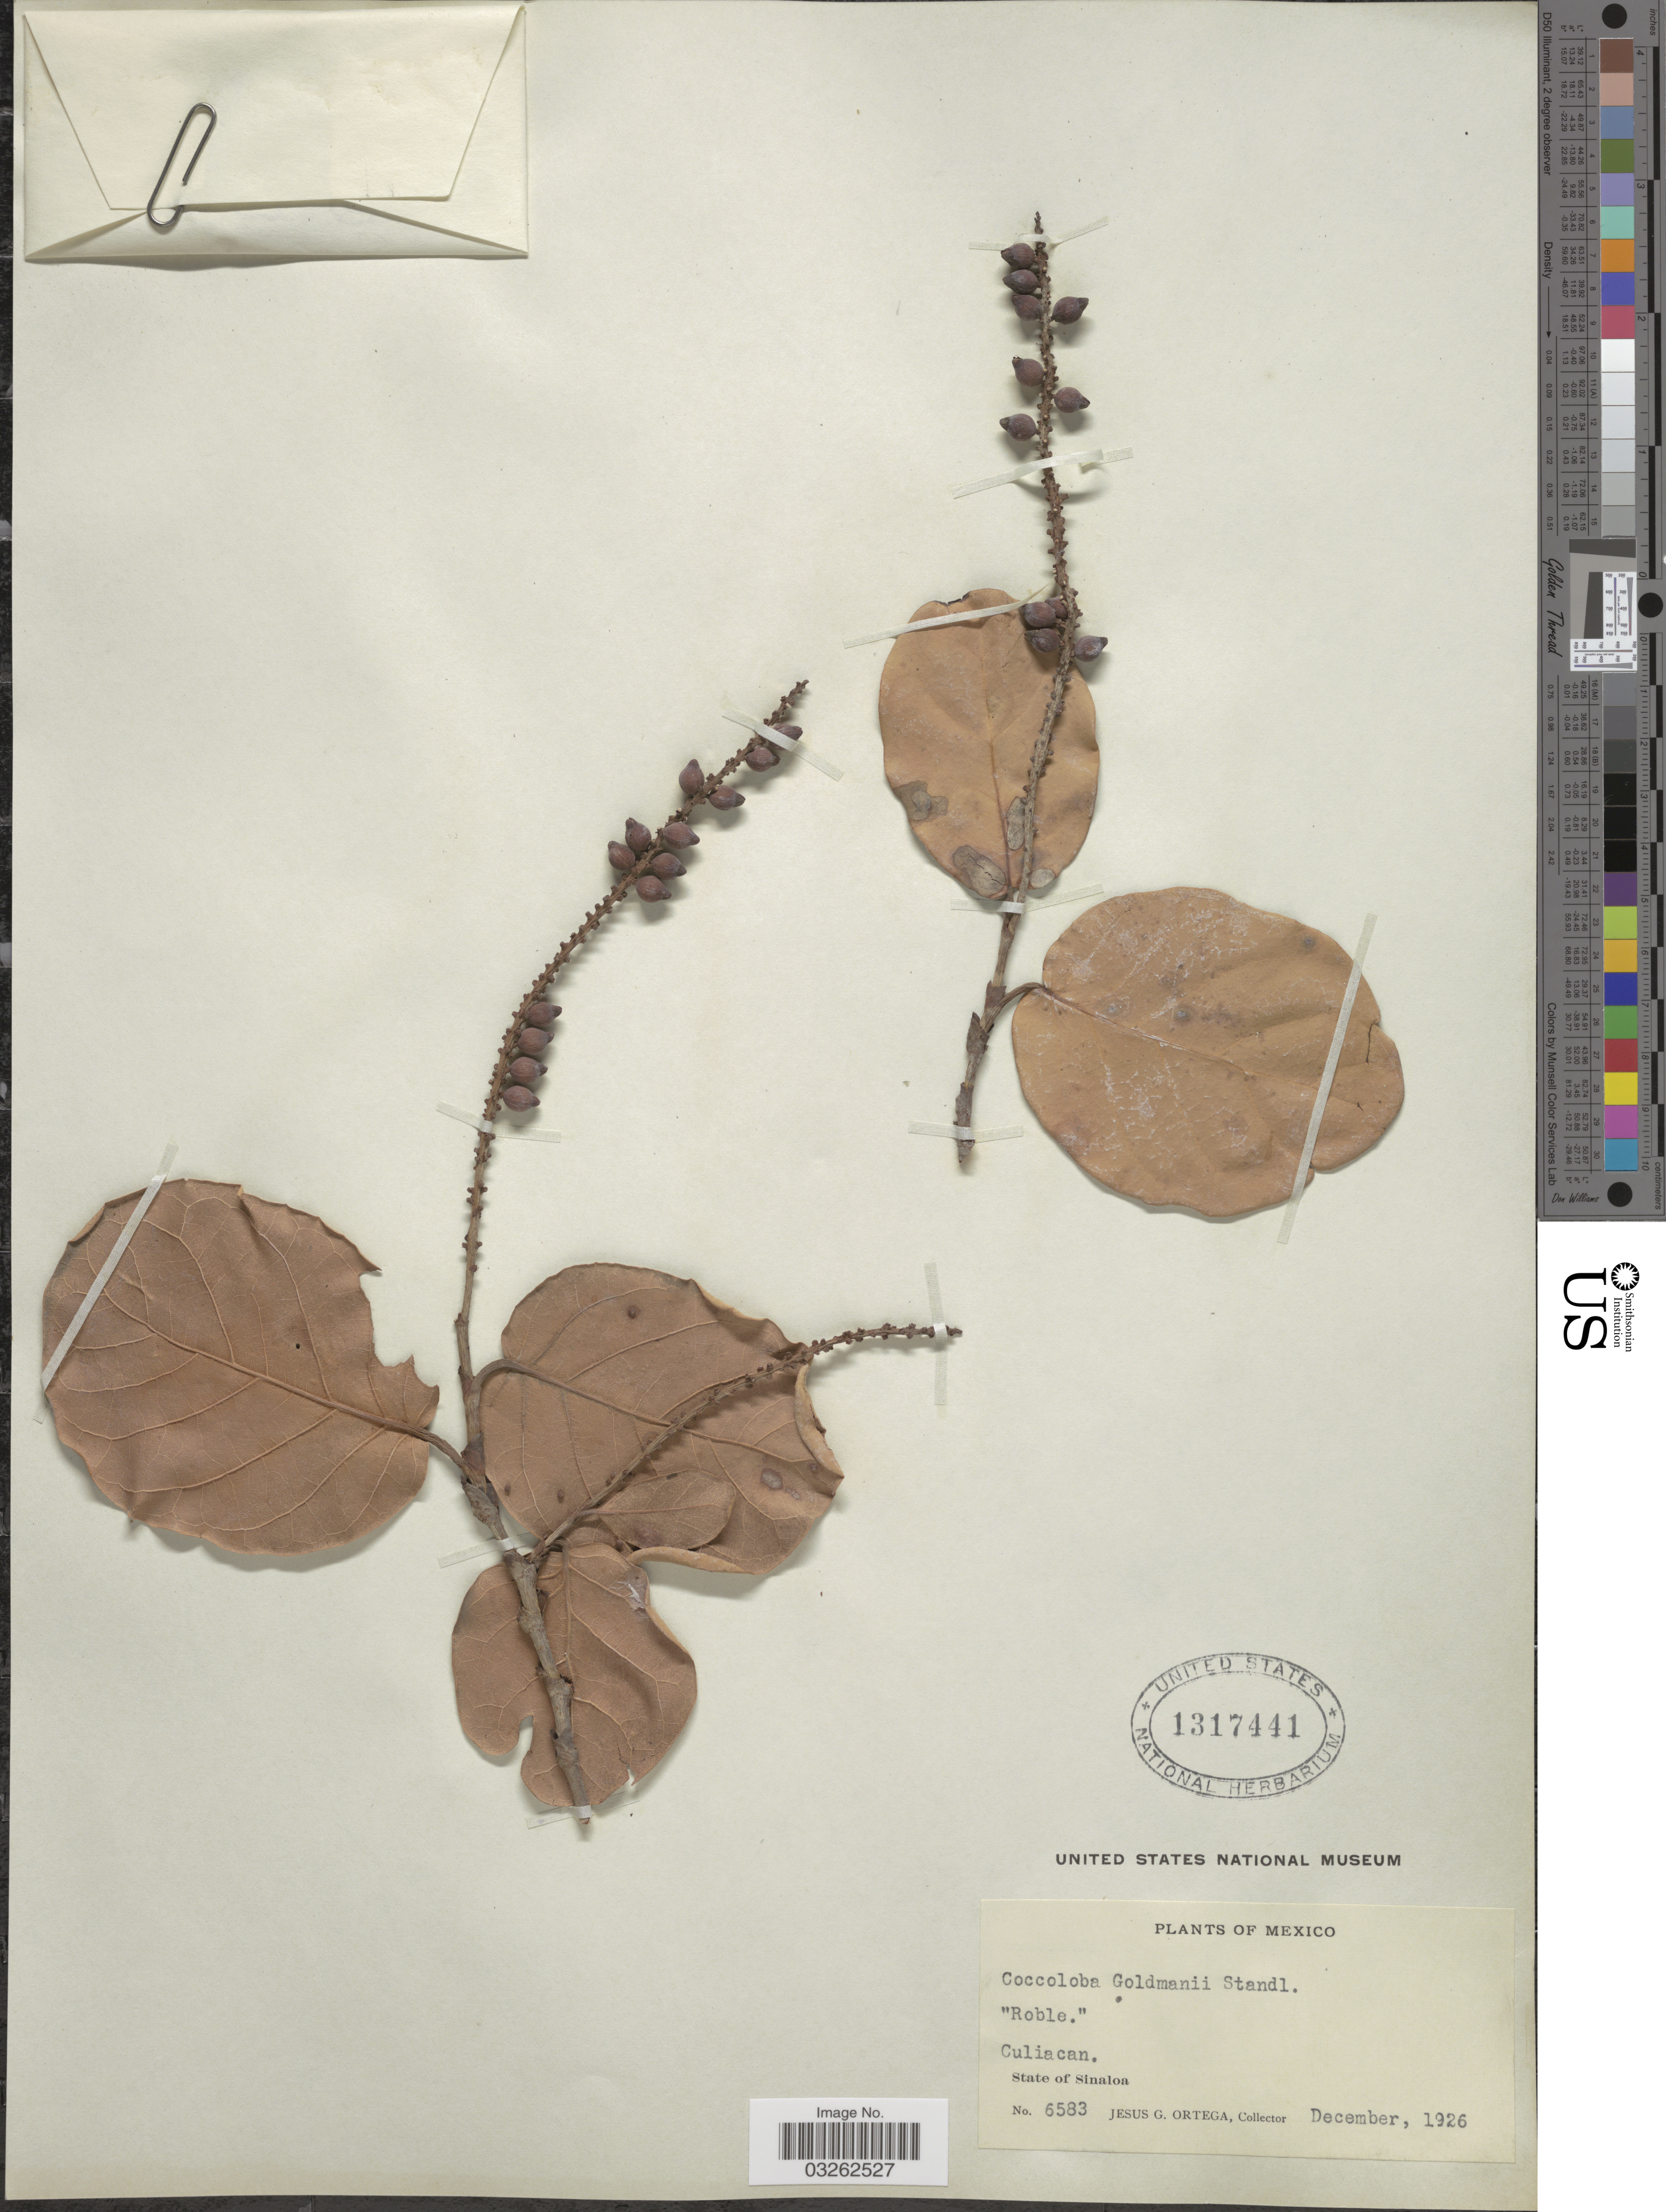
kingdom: Plantae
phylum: Tracheophyta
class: Magnoliopsida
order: Caryophyllales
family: Polygonaceae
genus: Coccoloba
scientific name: Coccoloba barbadensis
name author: Jacq.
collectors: J. Ortega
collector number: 6583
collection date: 1926-12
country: Mexico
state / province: Sinaloa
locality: Culiacan.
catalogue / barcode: US 1317441